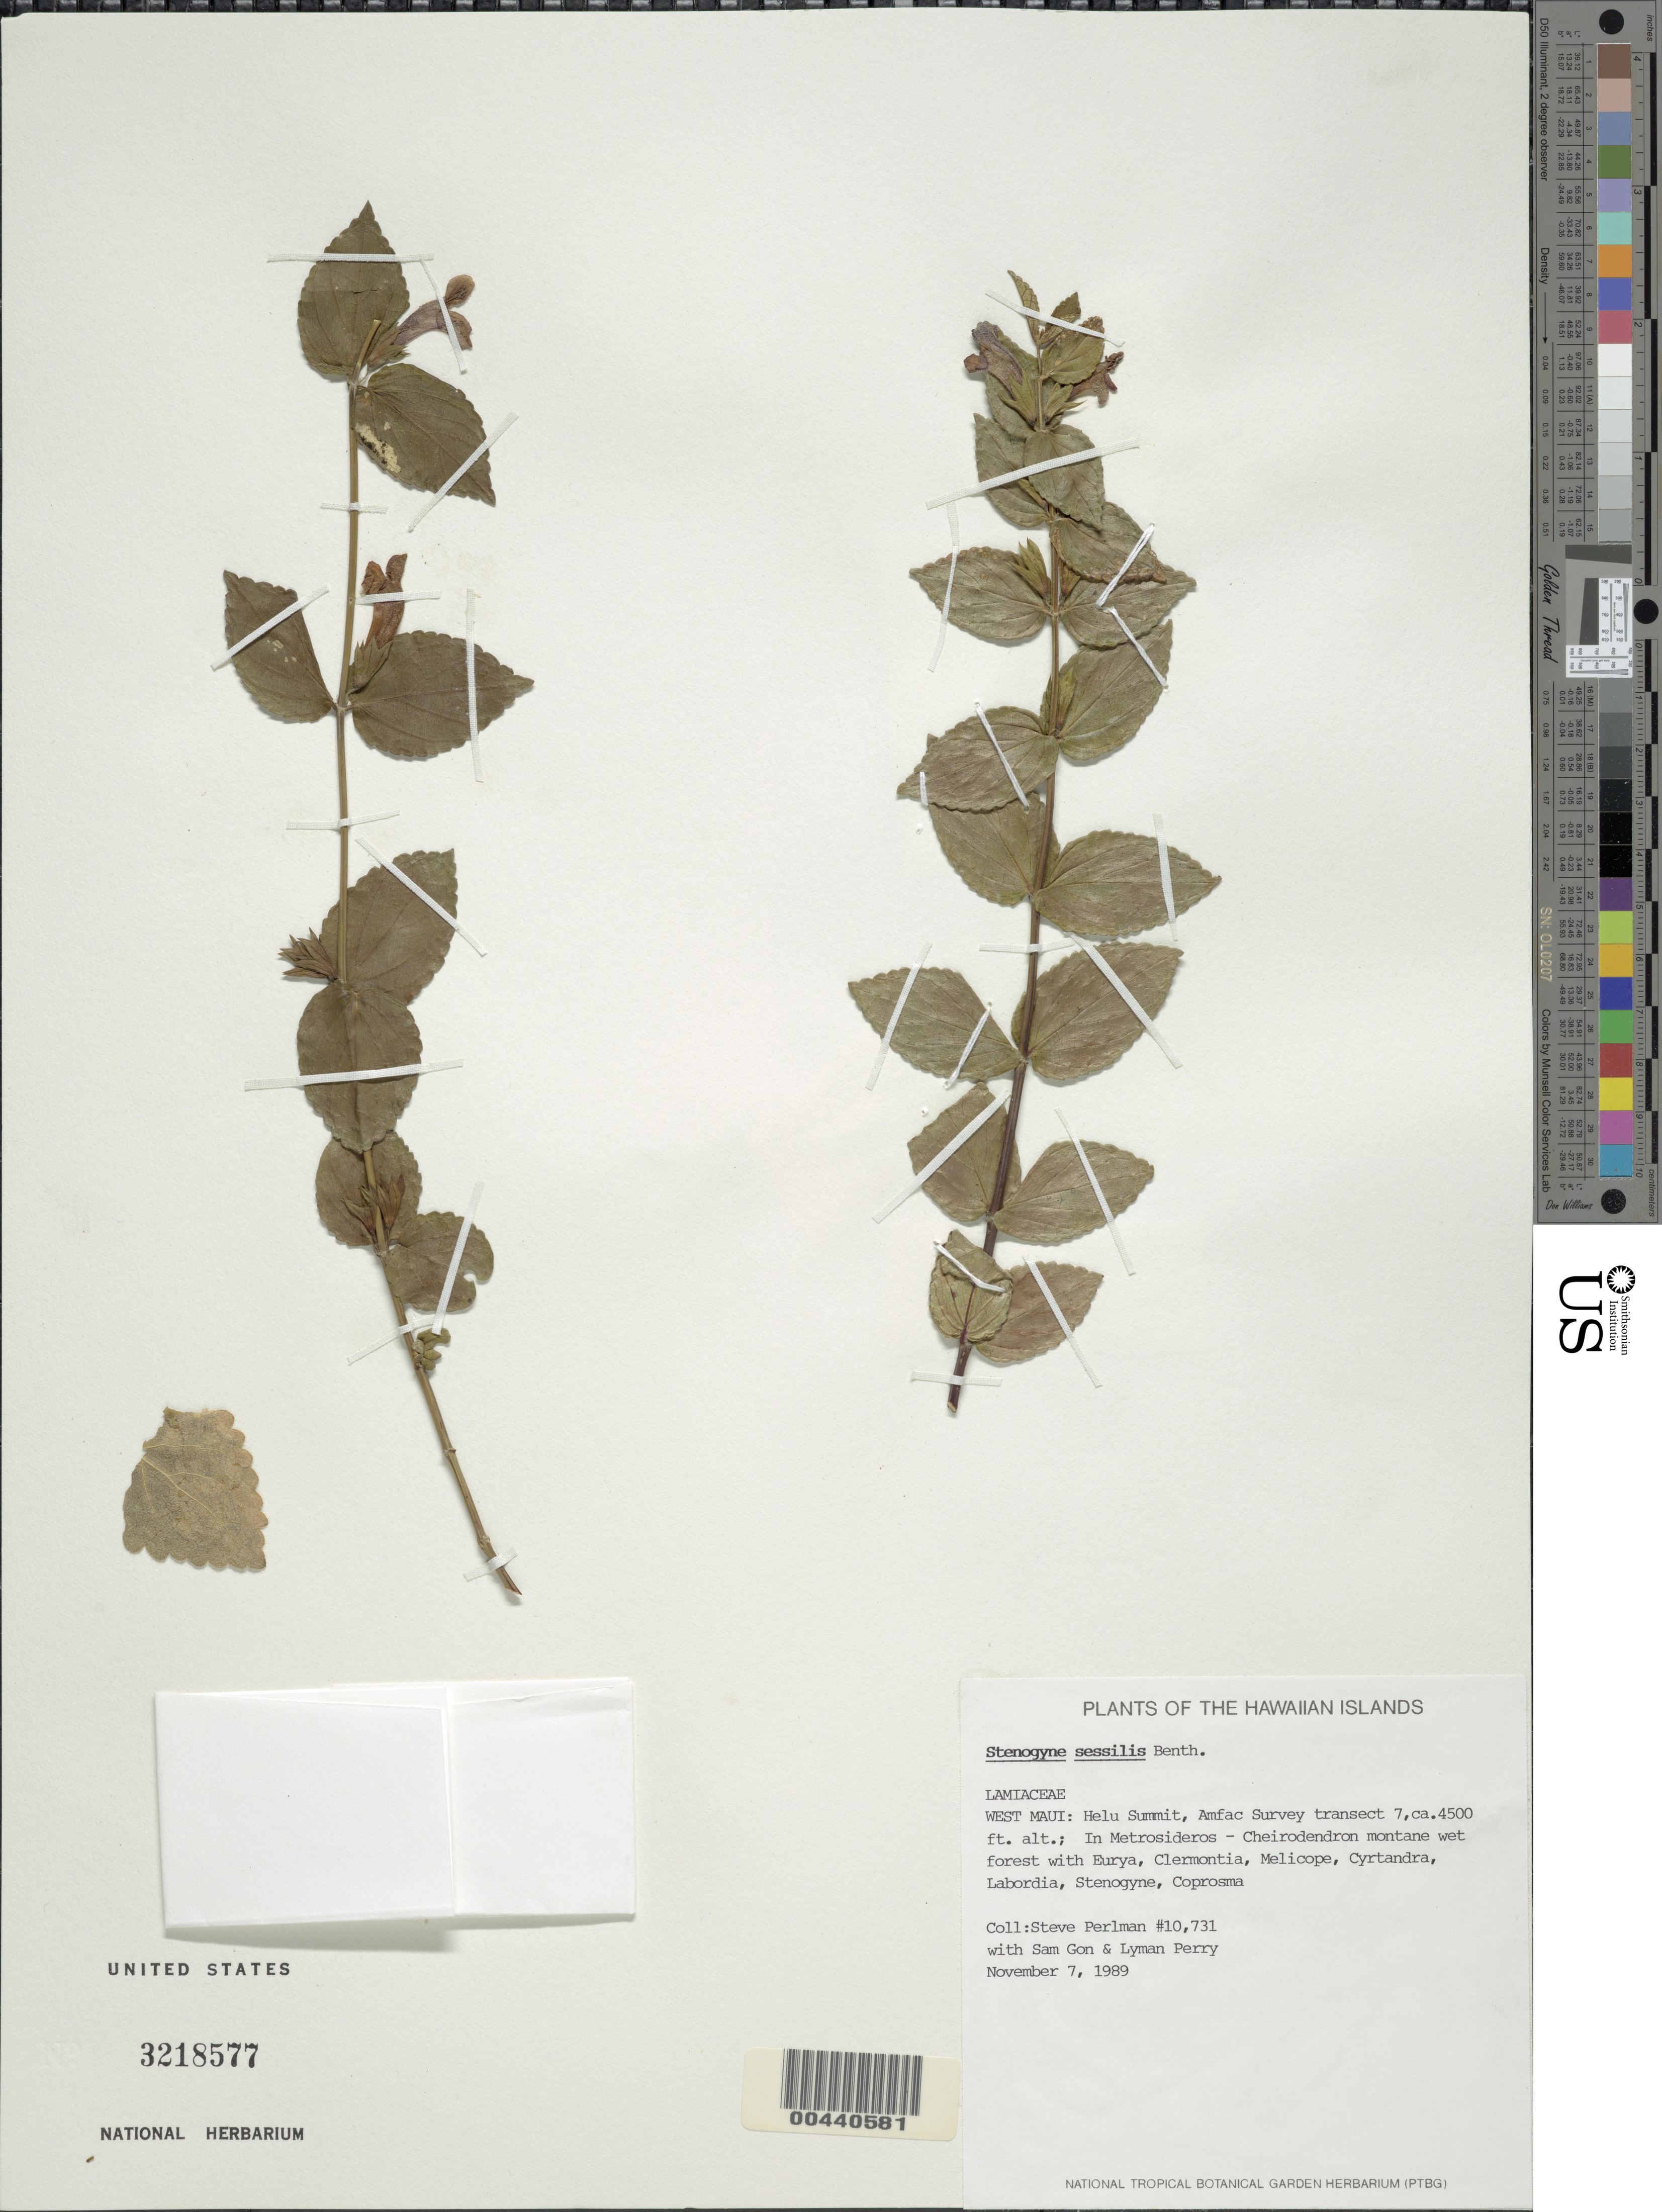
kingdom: Plantae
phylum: Tracheophyta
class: Magnoliopsida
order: Lamiales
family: Lamiaceae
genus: Stenogyne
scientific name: Stenogyne sessilis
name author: Benth.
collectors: S. P. Perlman, S. Gon & L. Perry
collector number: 10731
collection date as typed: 7 Nov 1989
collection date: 1989-11-07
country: United States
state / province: Hawaii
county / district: Maui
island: Maui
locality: West Maui: Helu Summit, Amfac Survey transect 7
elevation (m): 1372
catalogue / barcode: US 3218577